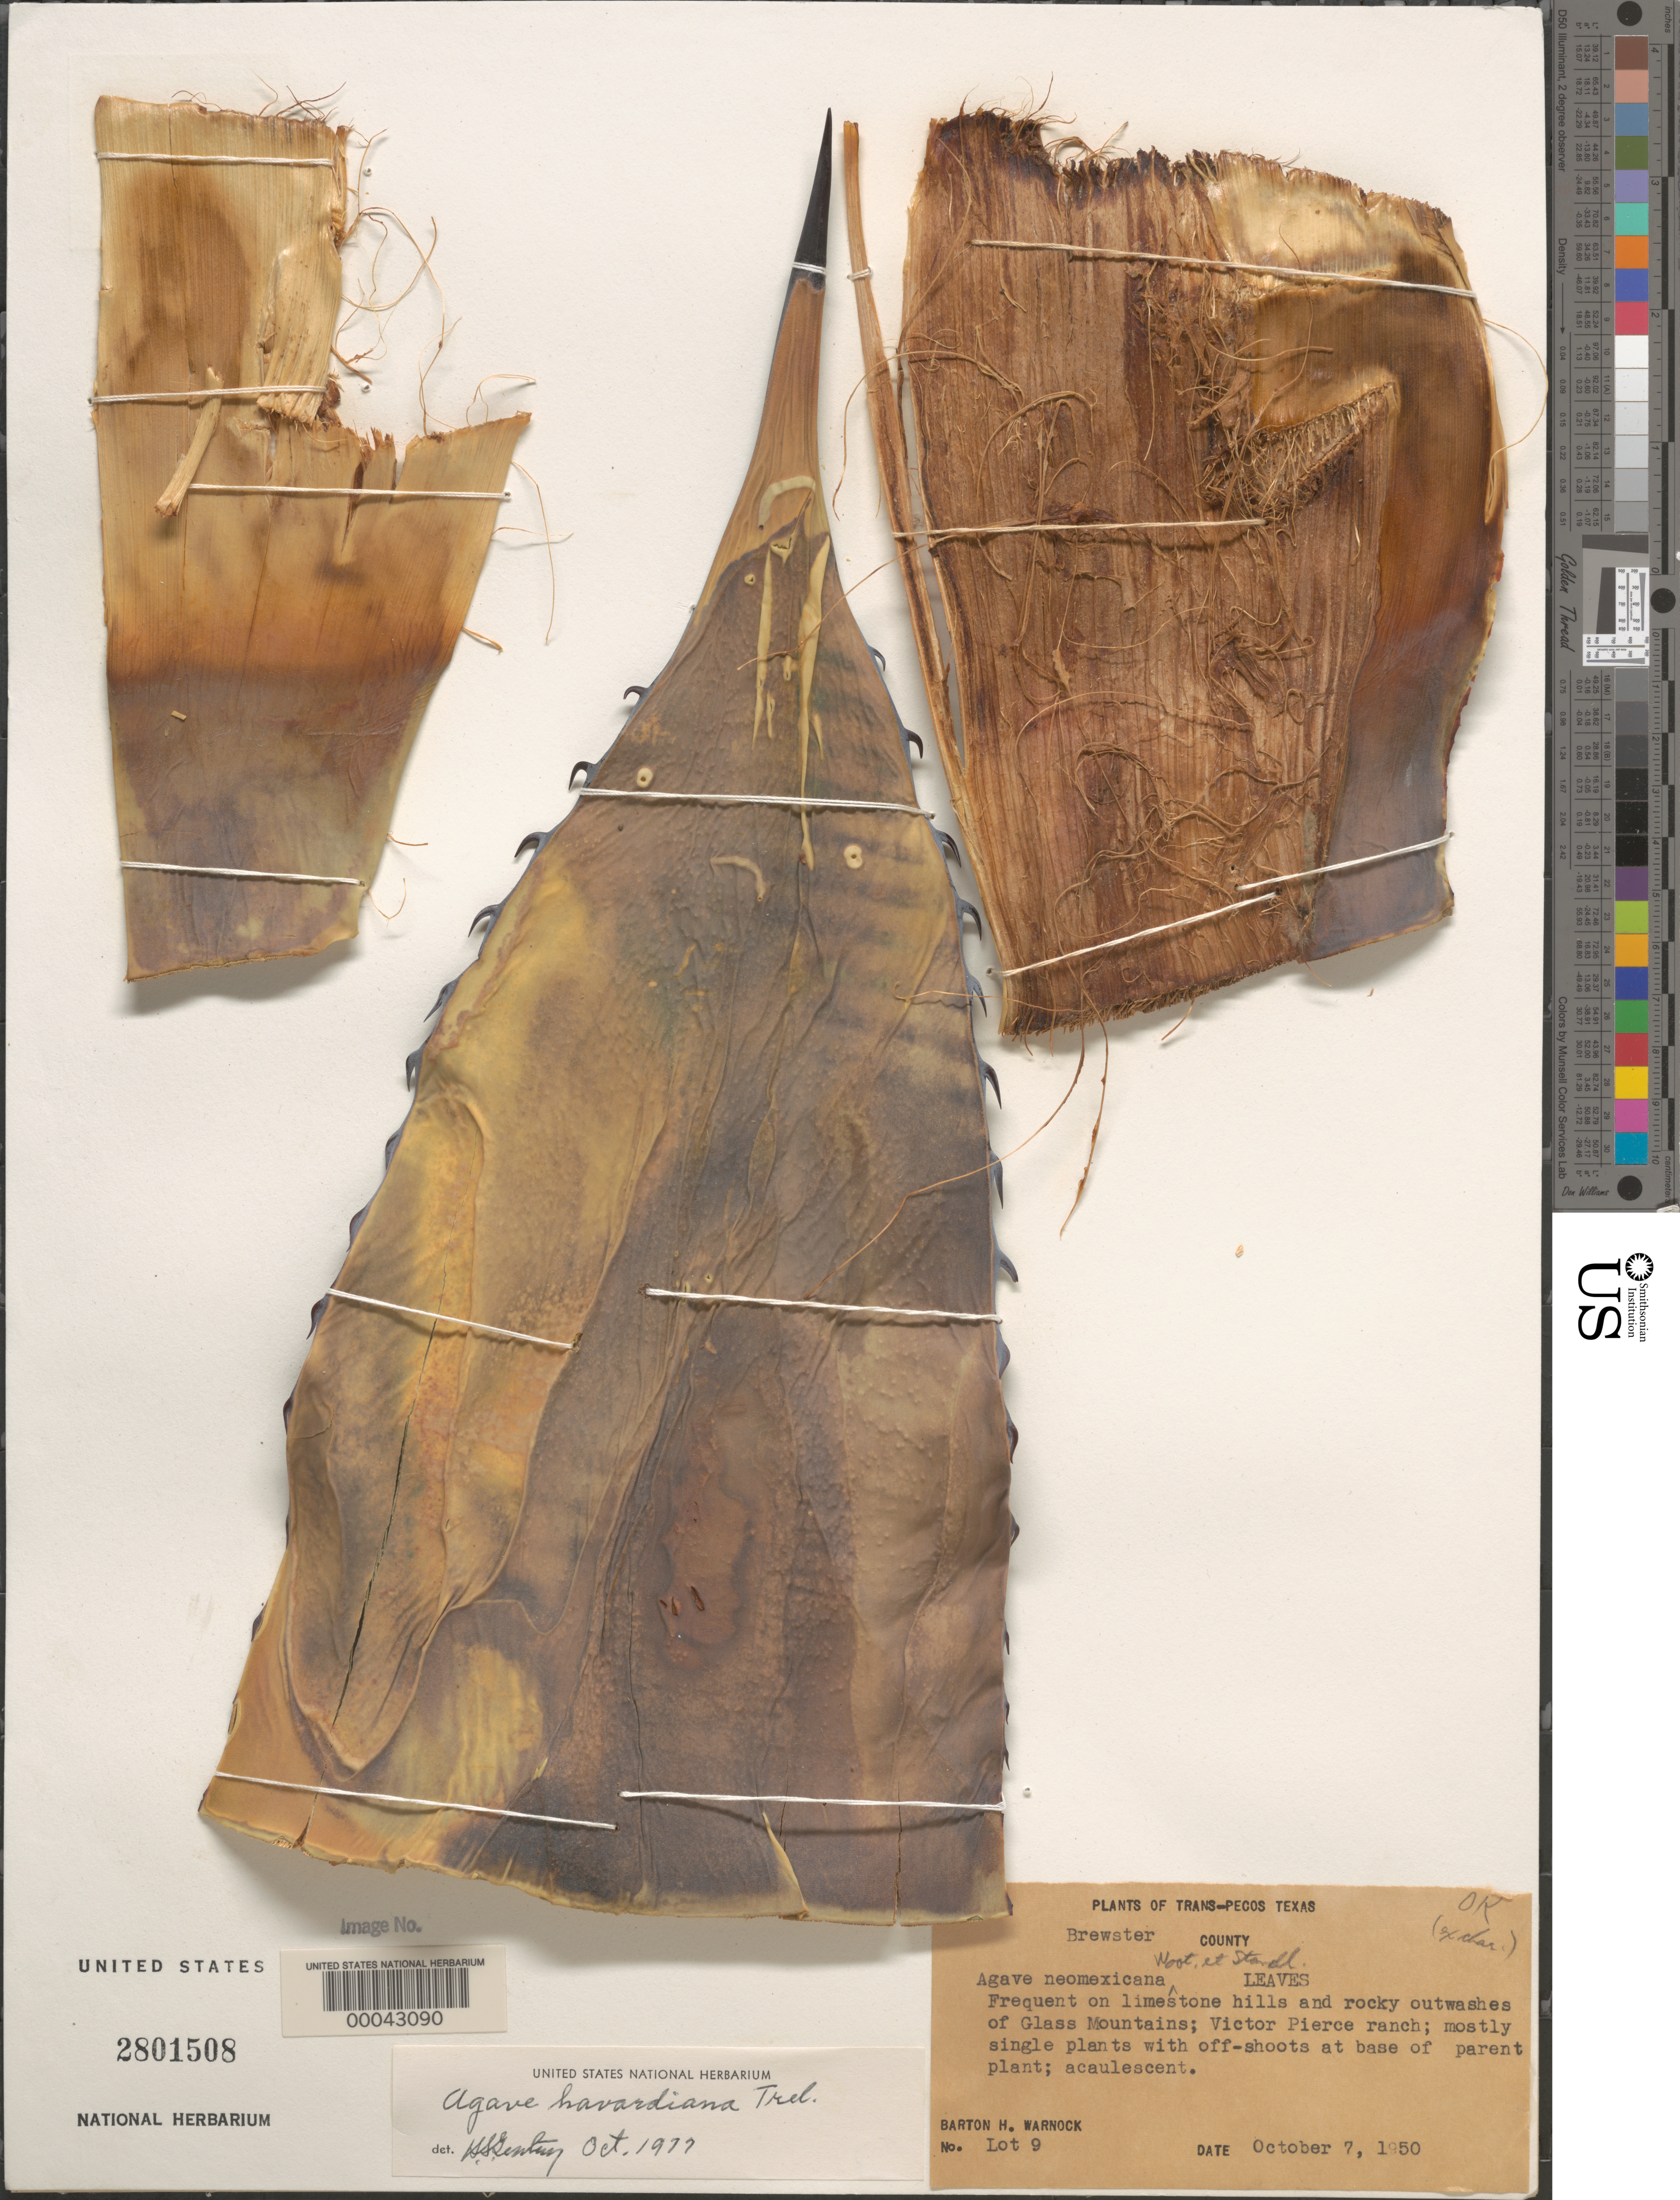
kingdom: Plantae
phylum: Tracheophyta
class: Liliopsida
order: Asparagales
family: Asparagaceae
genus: Agave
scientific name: Agave havardiana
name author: Trel.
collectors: B. H. Warnock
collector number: Lot 9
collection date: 1950-10-07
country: United States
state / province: Texas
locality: Trans-Pecos Texas. Brewster County. Frequent on limestone hills and rocky outwashes of Glass Mountains; Victor Pierce ranch.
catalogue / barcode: US 2801508